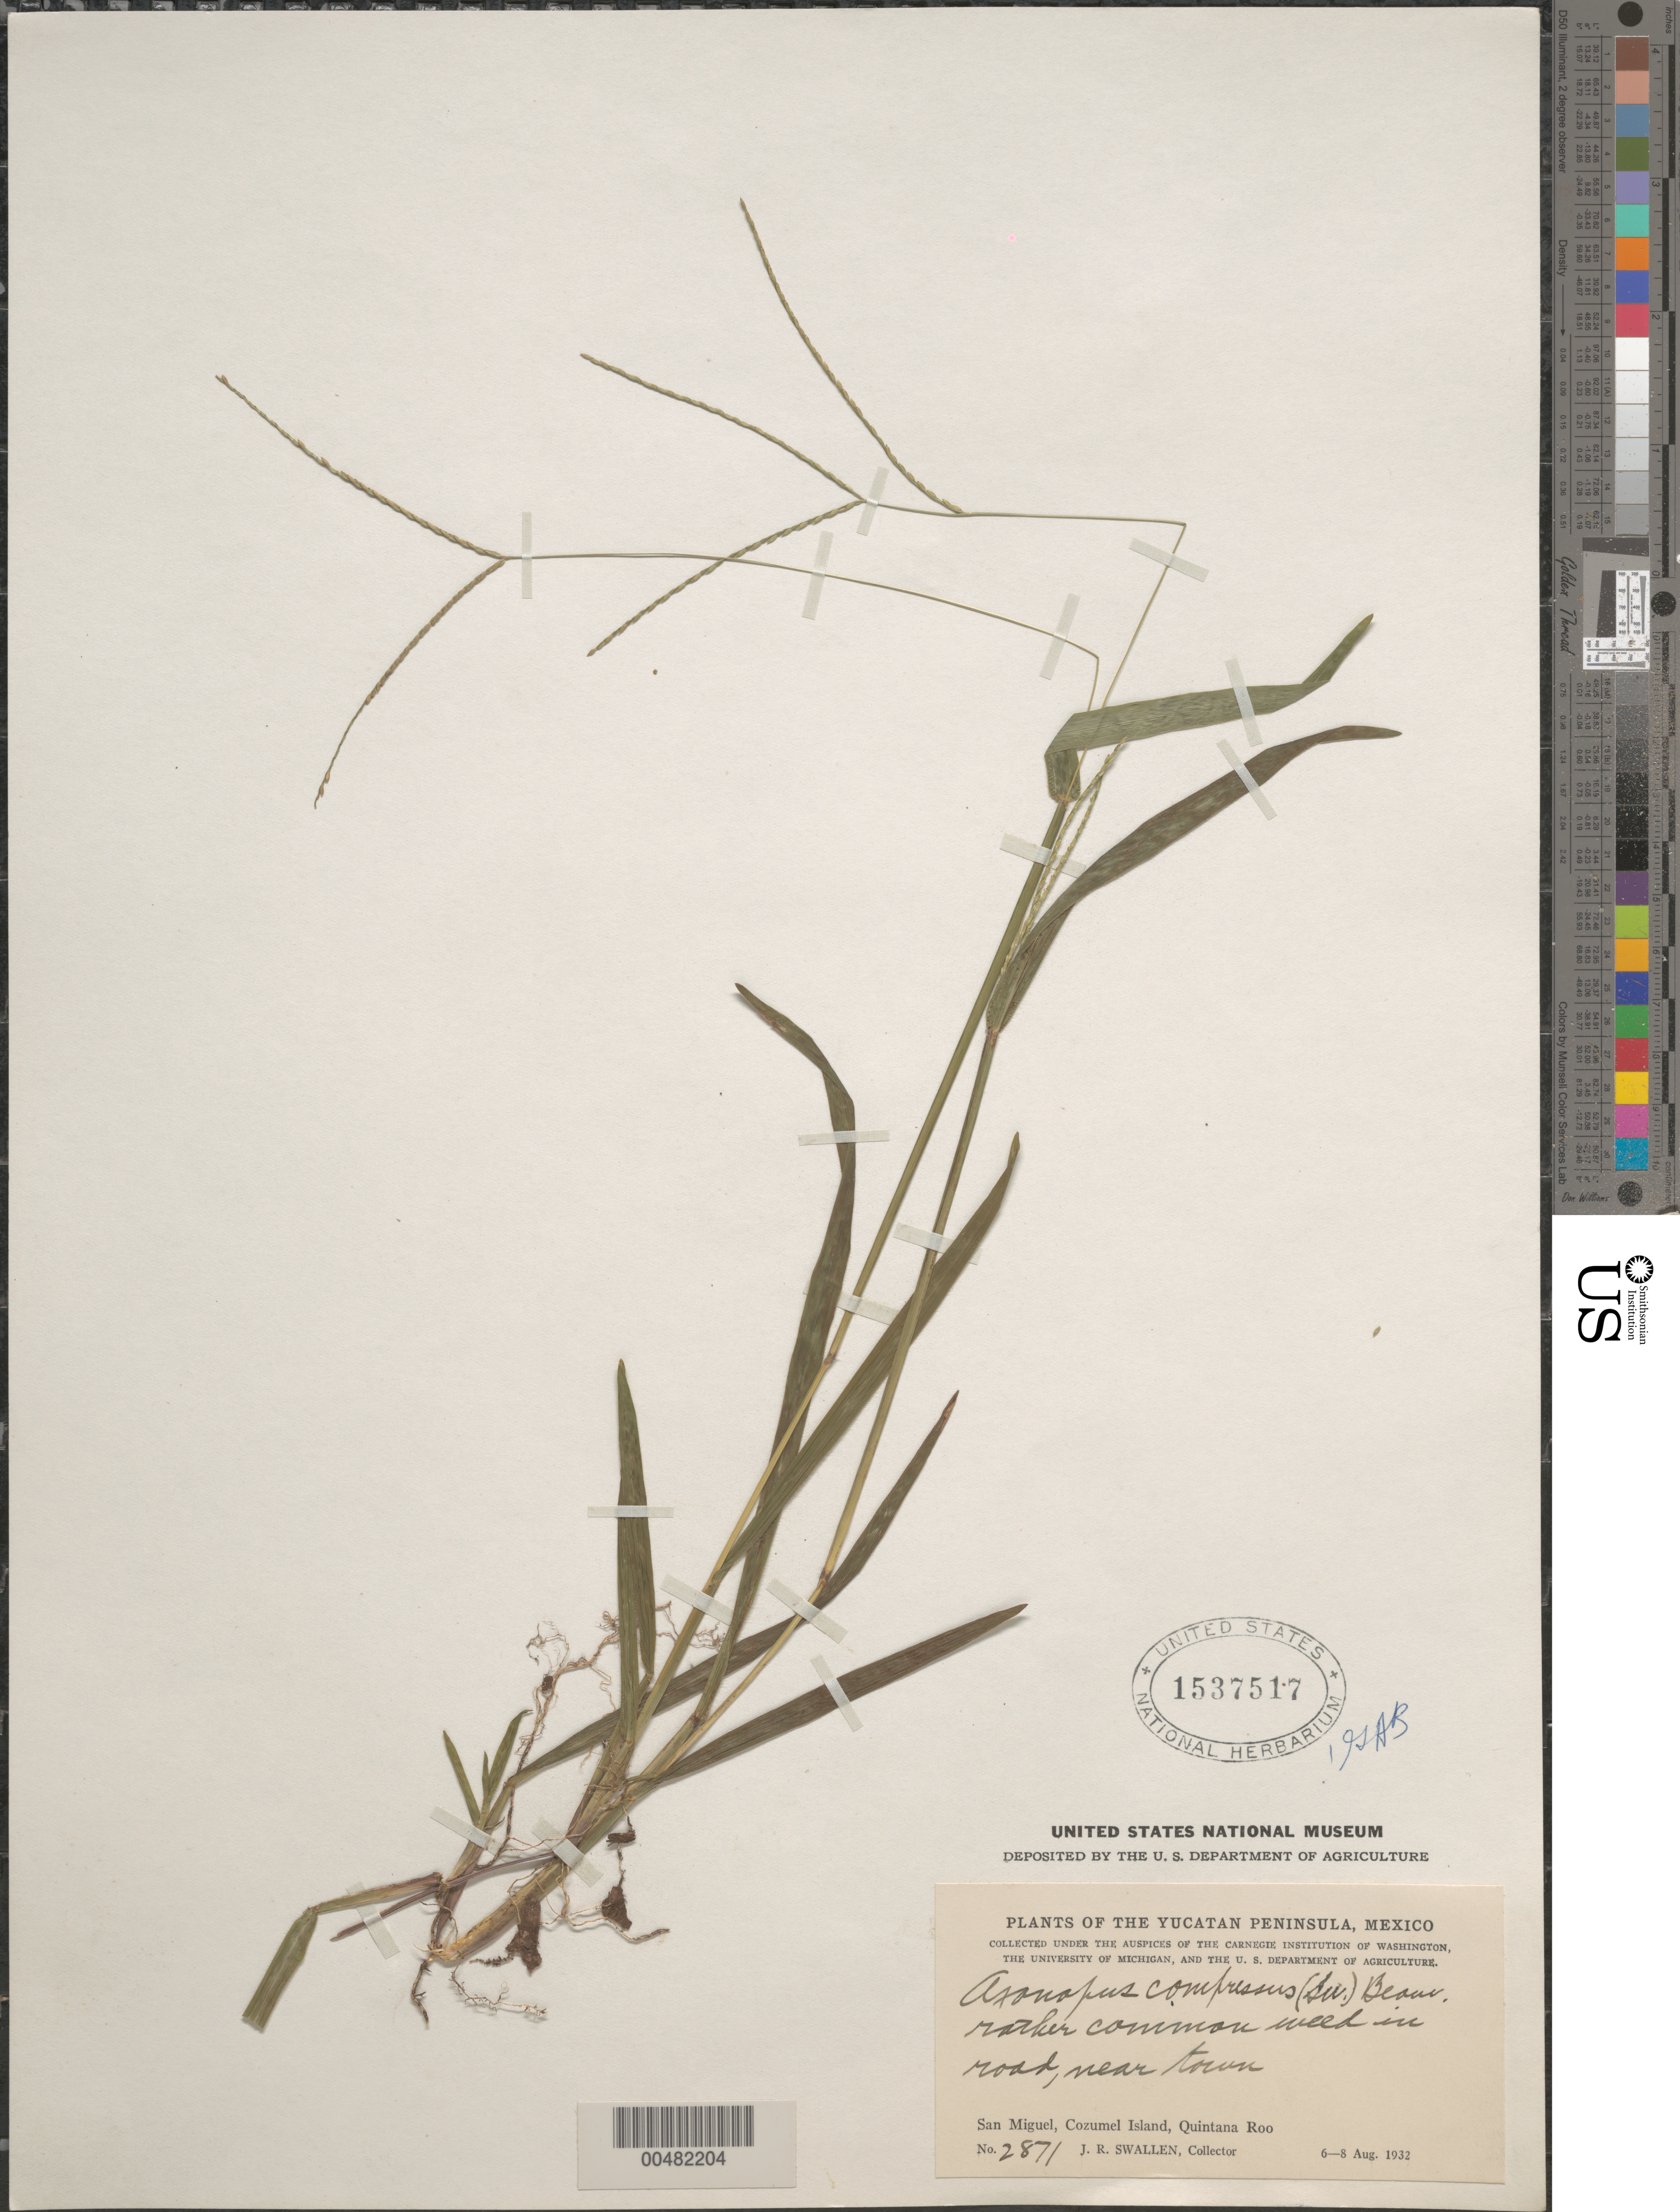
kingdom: Plantae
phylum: Tracheophyta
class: Liliopsida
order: Poales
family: Poaceae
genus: Axonopus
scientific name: Axonopus compressus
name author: (Sw.) P. Beauv.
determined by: Black, G. A.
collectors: J. R. Swallen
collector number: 2871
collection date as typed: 6 Aug 1932 to 8 Aug 1932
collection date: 1932-08-06/1932-08-08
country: Mexico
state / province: Quintana Roo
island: Cozumel Island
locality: San Miguel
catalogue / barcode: US 1537517